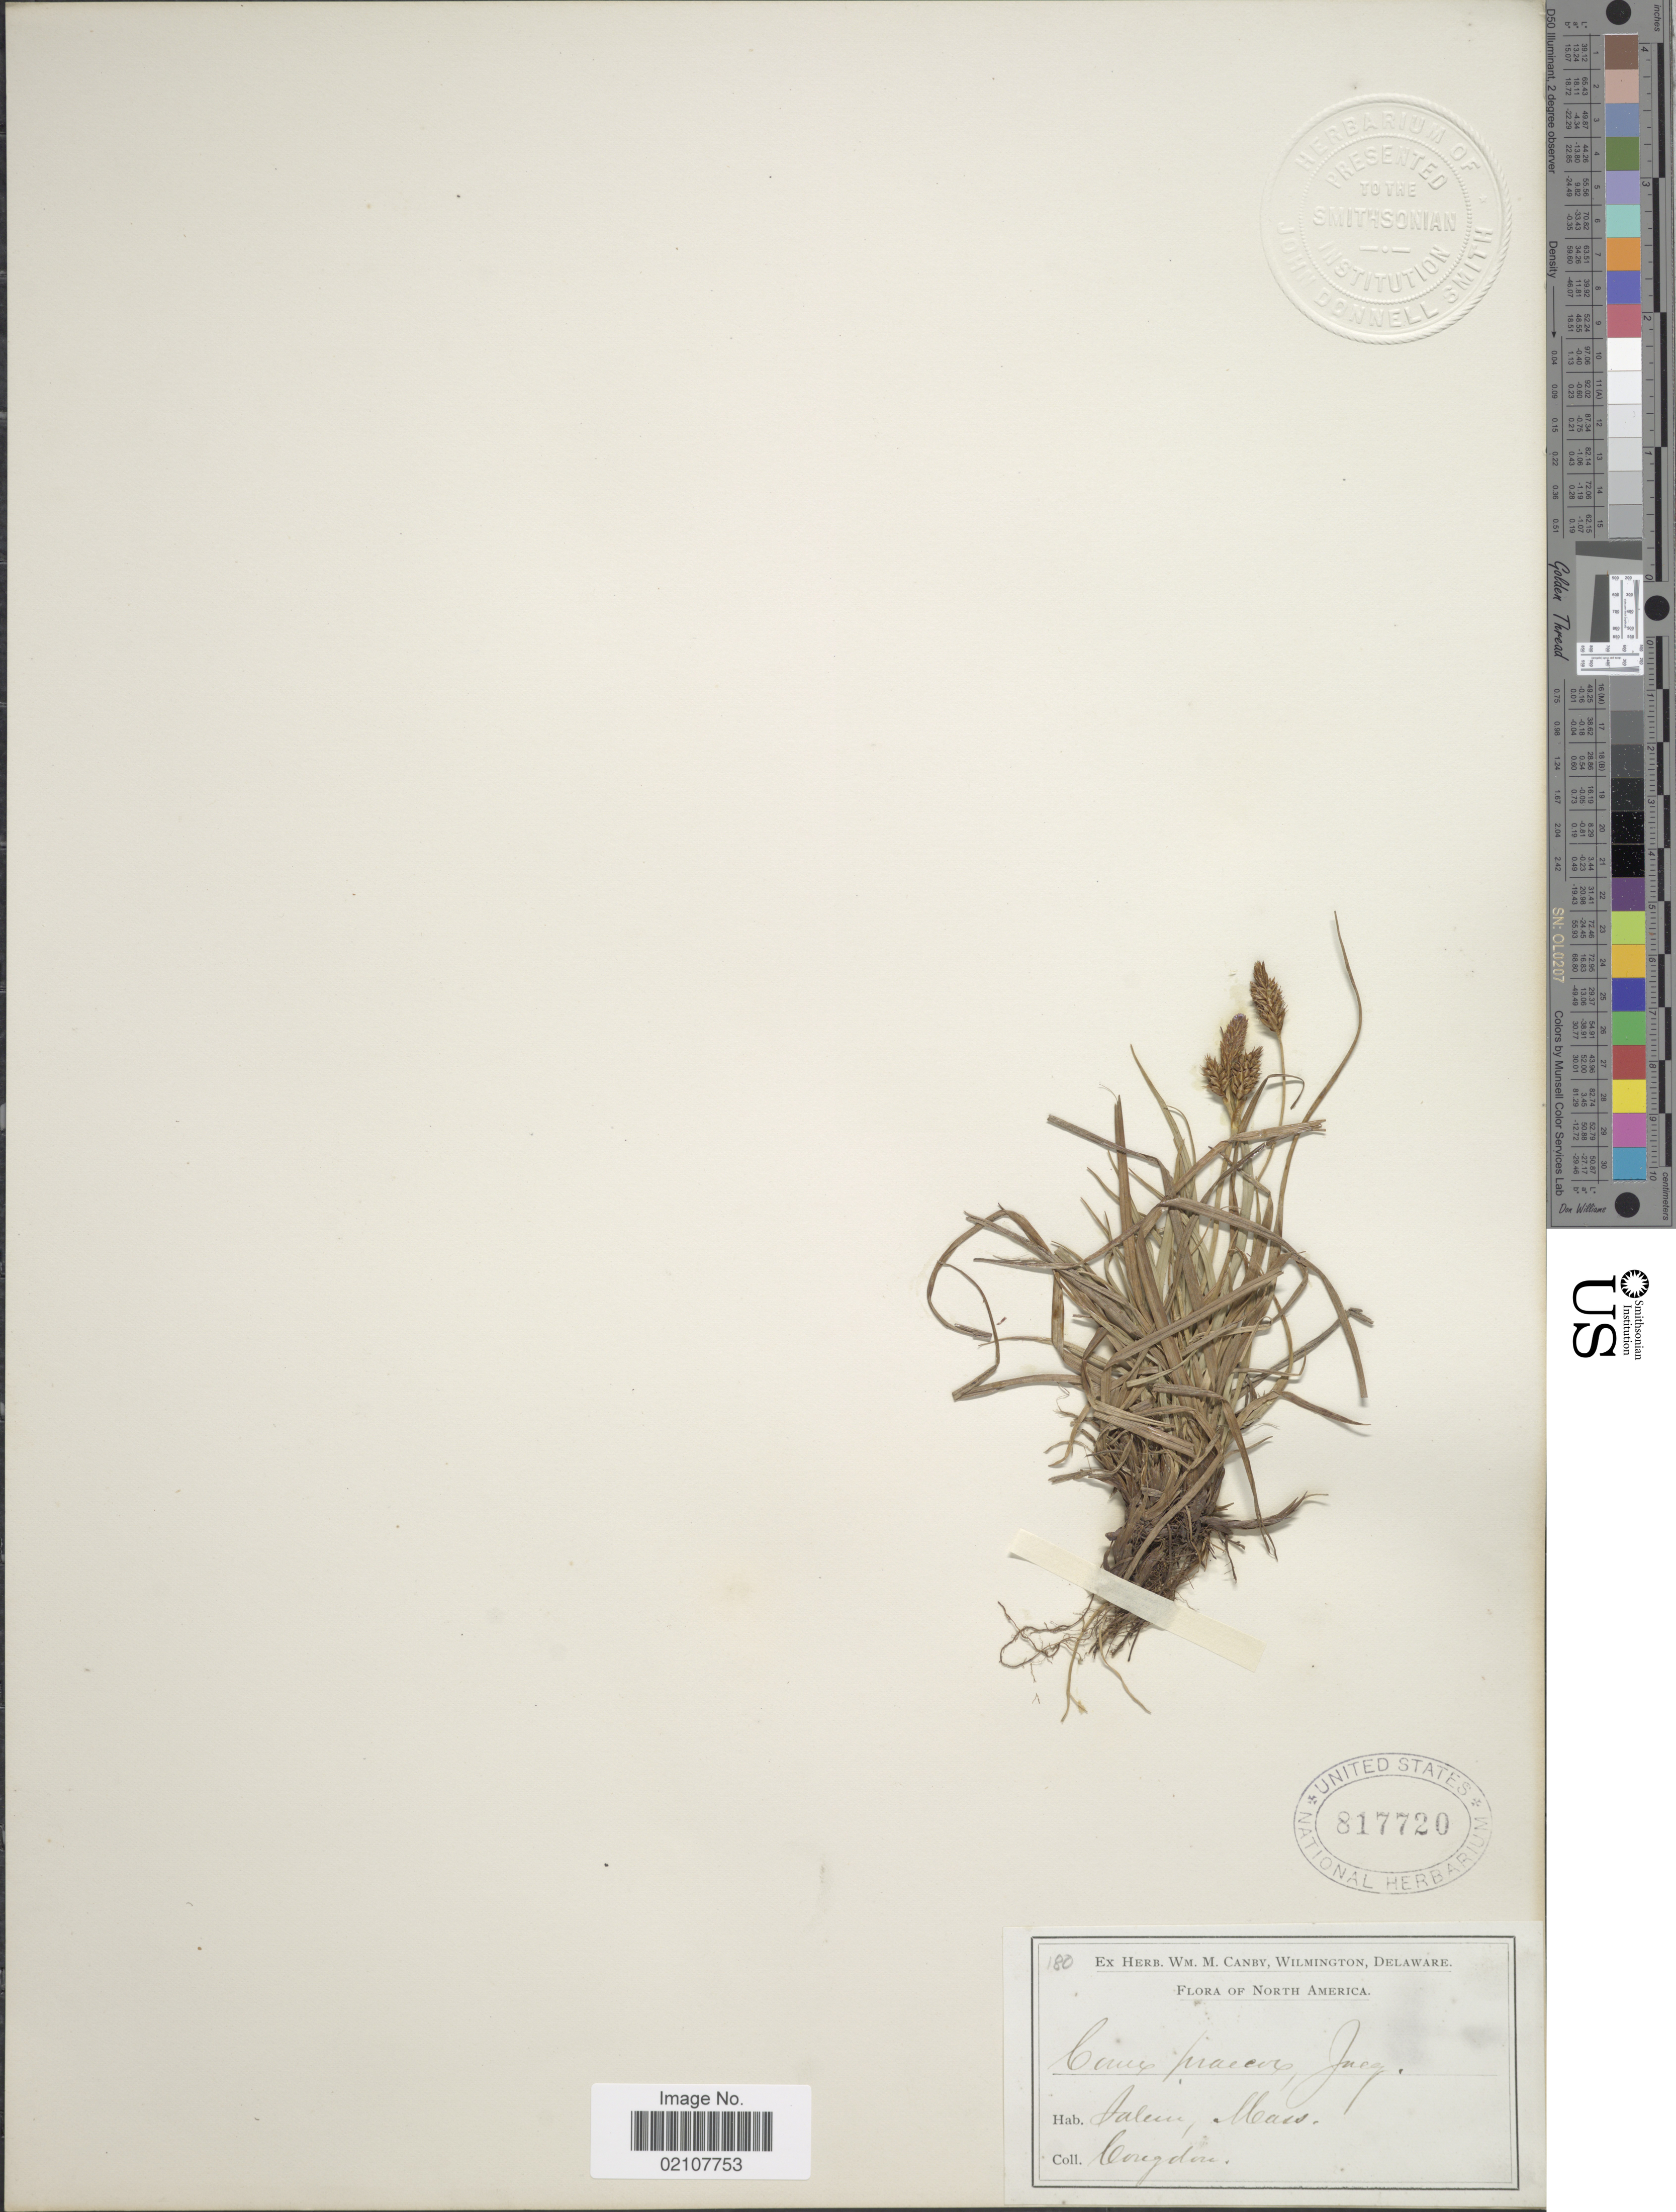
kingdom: Plantae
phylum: Tracheophyta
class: Liliopsida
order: Poales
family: Cyperaceae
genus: Carex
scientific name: Carex caryophyllea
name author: Latourr.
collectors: -. Cougdon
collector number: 180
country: United States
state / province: Massachusetts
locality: Salem, Mass. North America.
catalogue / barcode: US 817720